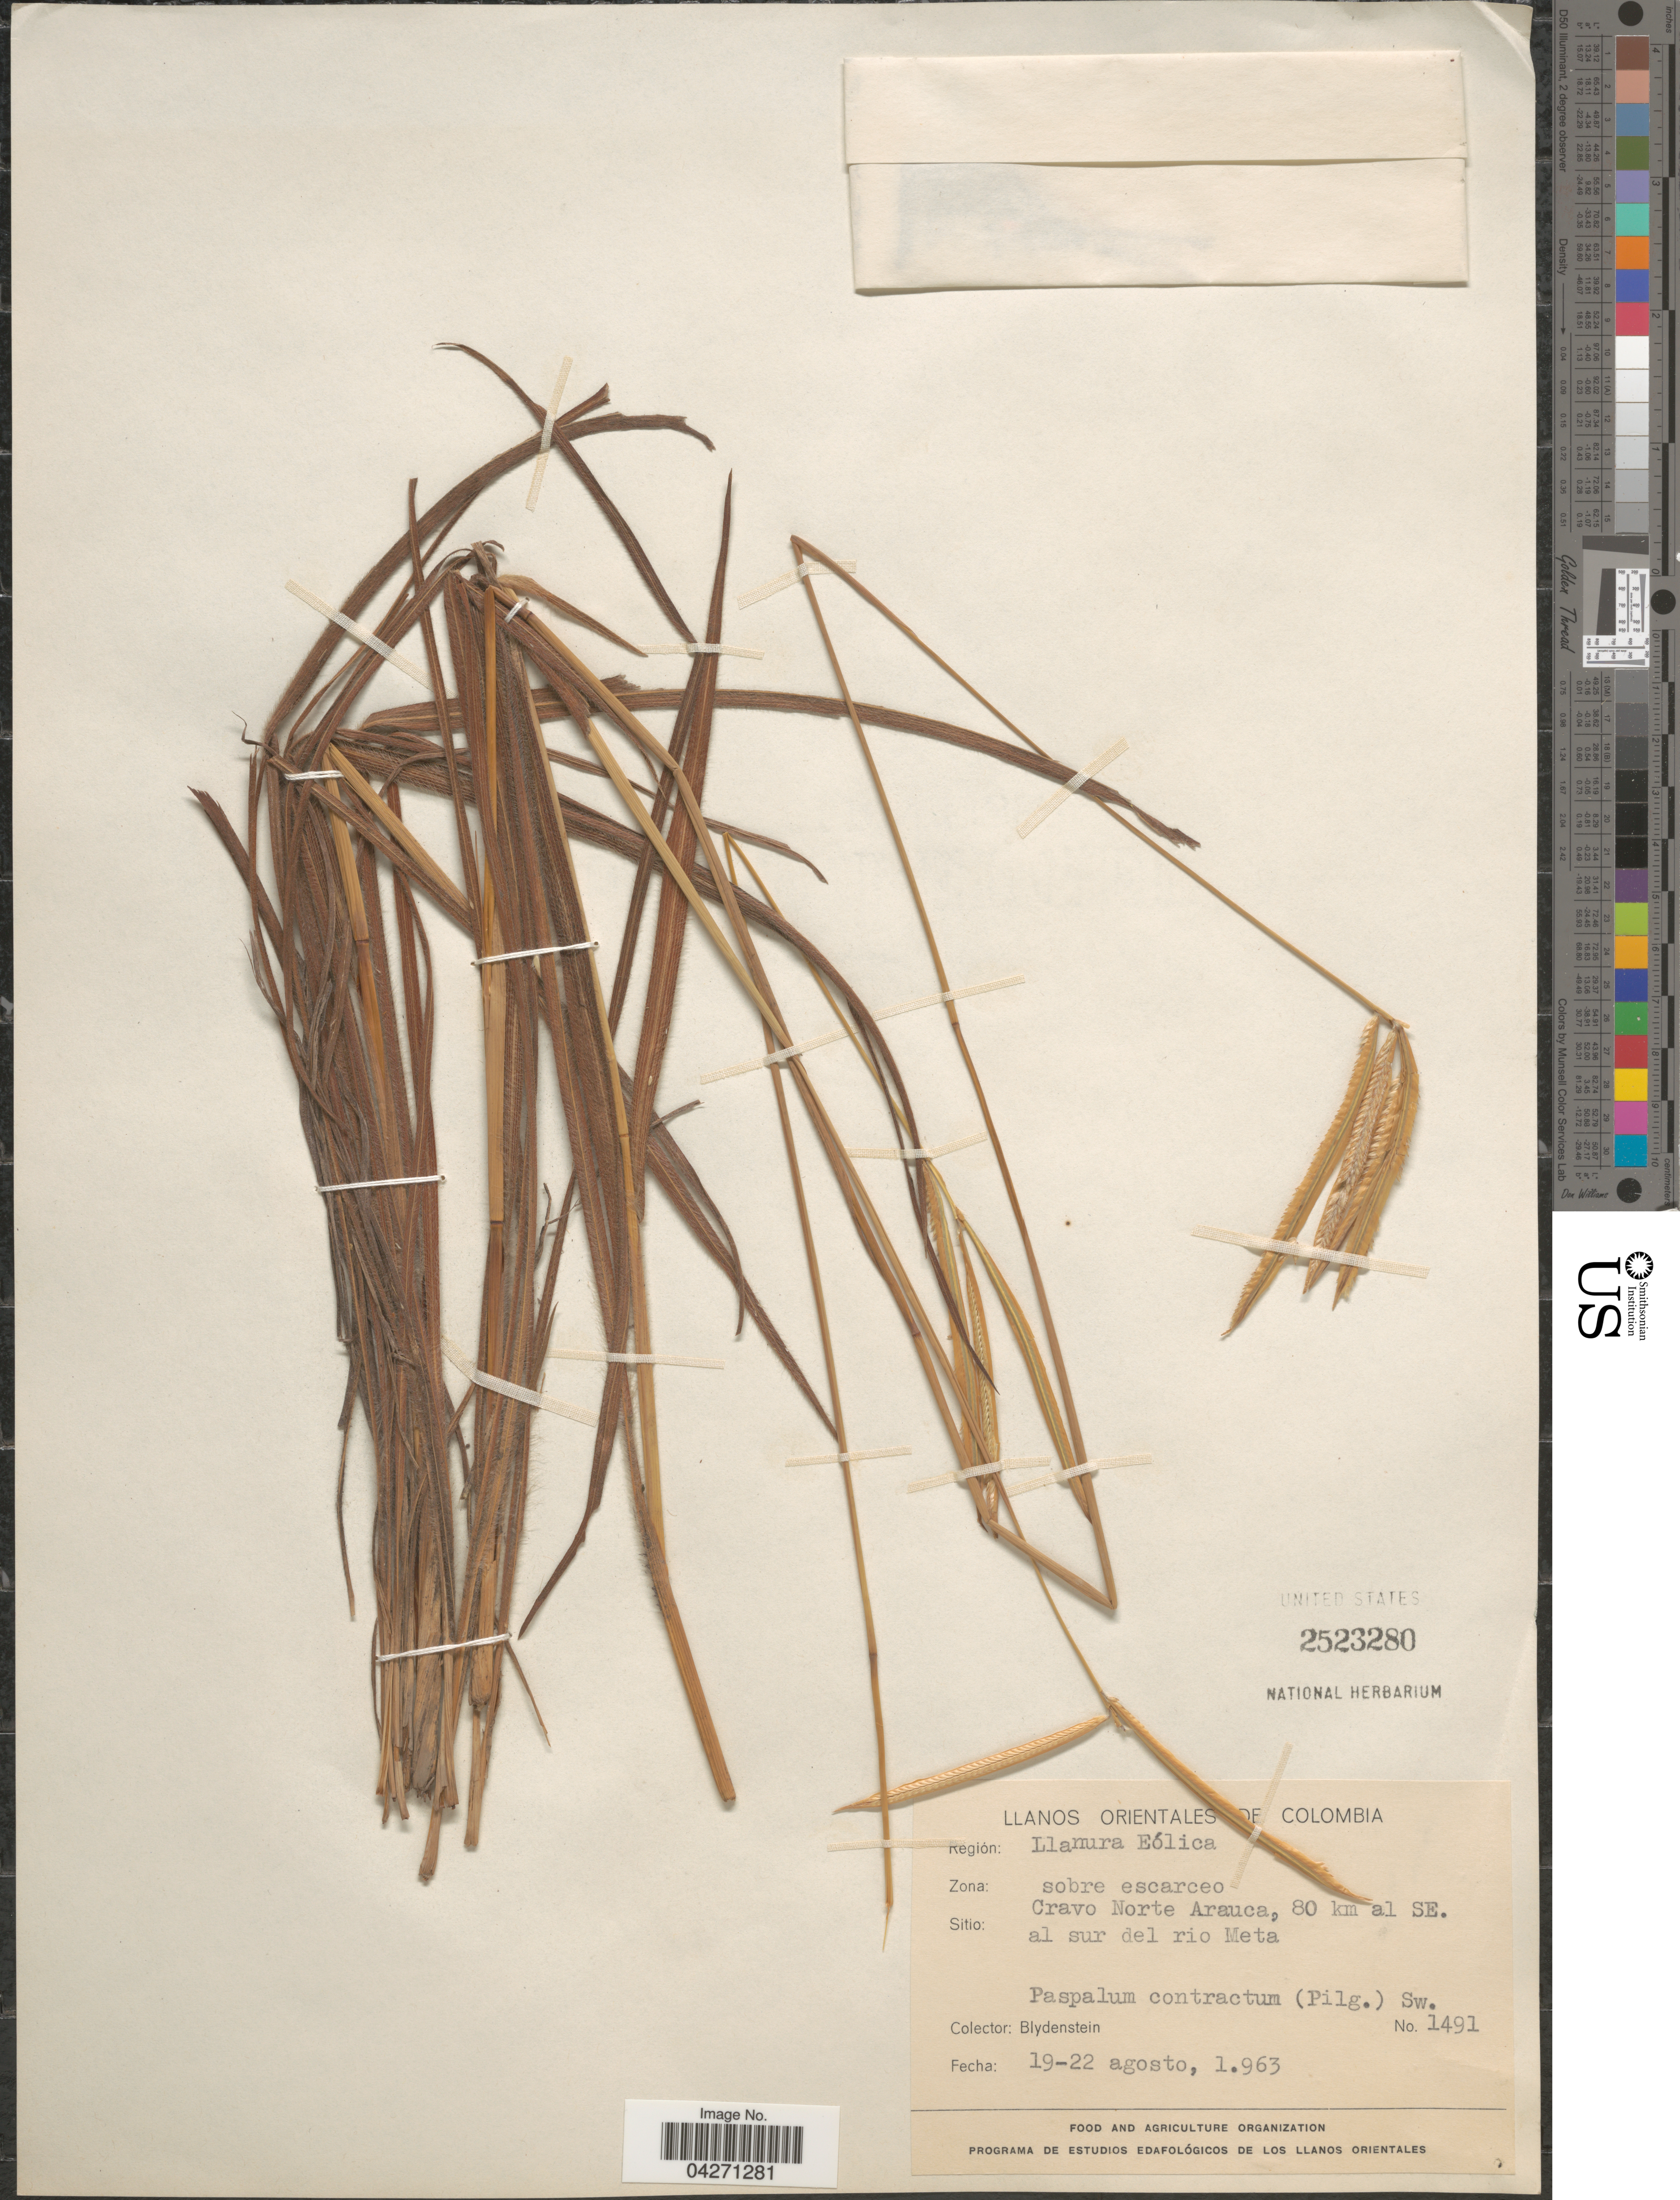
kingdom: Plantae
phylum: Tracheophyta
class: Liliopsida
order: Poales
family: Poaceae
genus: Paspalum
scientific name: Paspalum lanciflorum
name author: Trin.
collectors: Blydenstein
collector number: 1491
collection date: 1963-08-19/1963-08-22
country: Colombia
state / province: Arauca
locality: Región: Llanura Eólica. Zona: sobre escarceo. Sitio: Cravo Norte Arauca, 80 km al SE. al sur del rio Meta.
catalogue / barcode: US 2523280